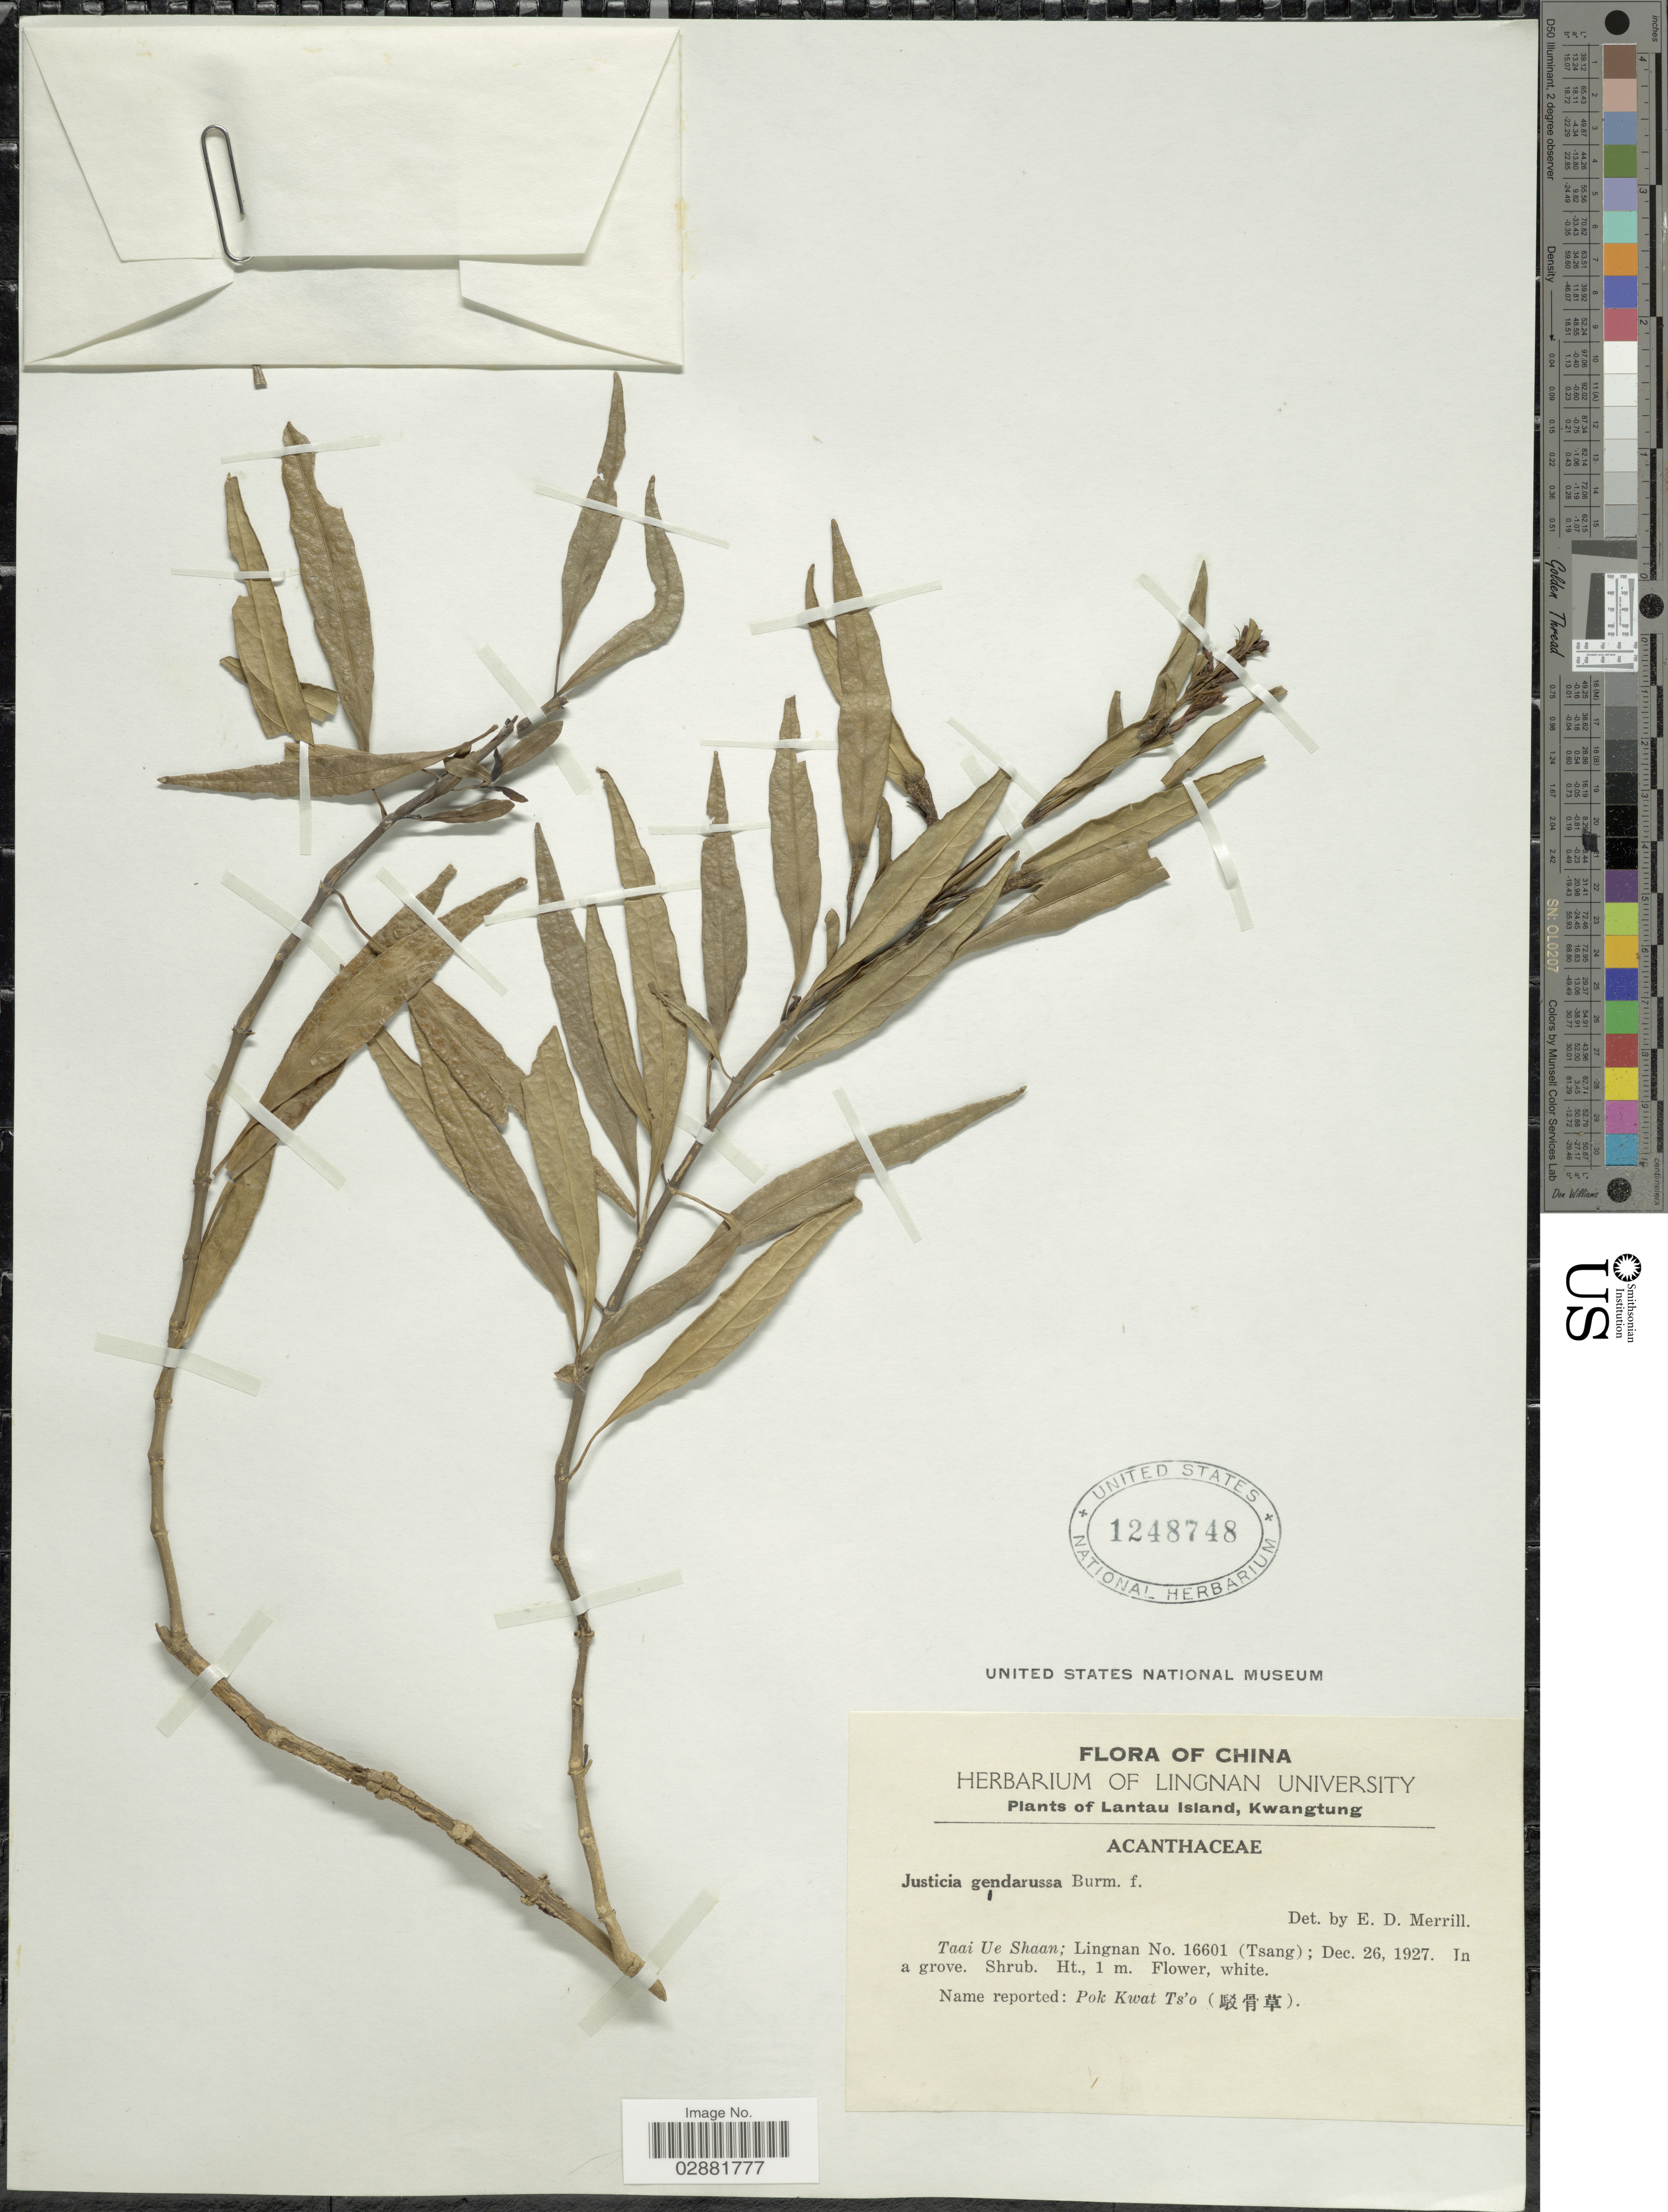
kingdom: Plantae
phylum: Tracheophyta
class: Magnoliopsida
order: Lamiales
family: Acanthaceae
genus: Justicia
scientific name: Justicia gendarussa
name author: Burm. f.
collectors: Lingnan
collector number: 16601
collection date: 1927-12-26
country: China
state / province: Guangdong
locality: Lantau Island, Kwangtung, Taai Ue Shaan.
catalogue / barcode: US 1248748